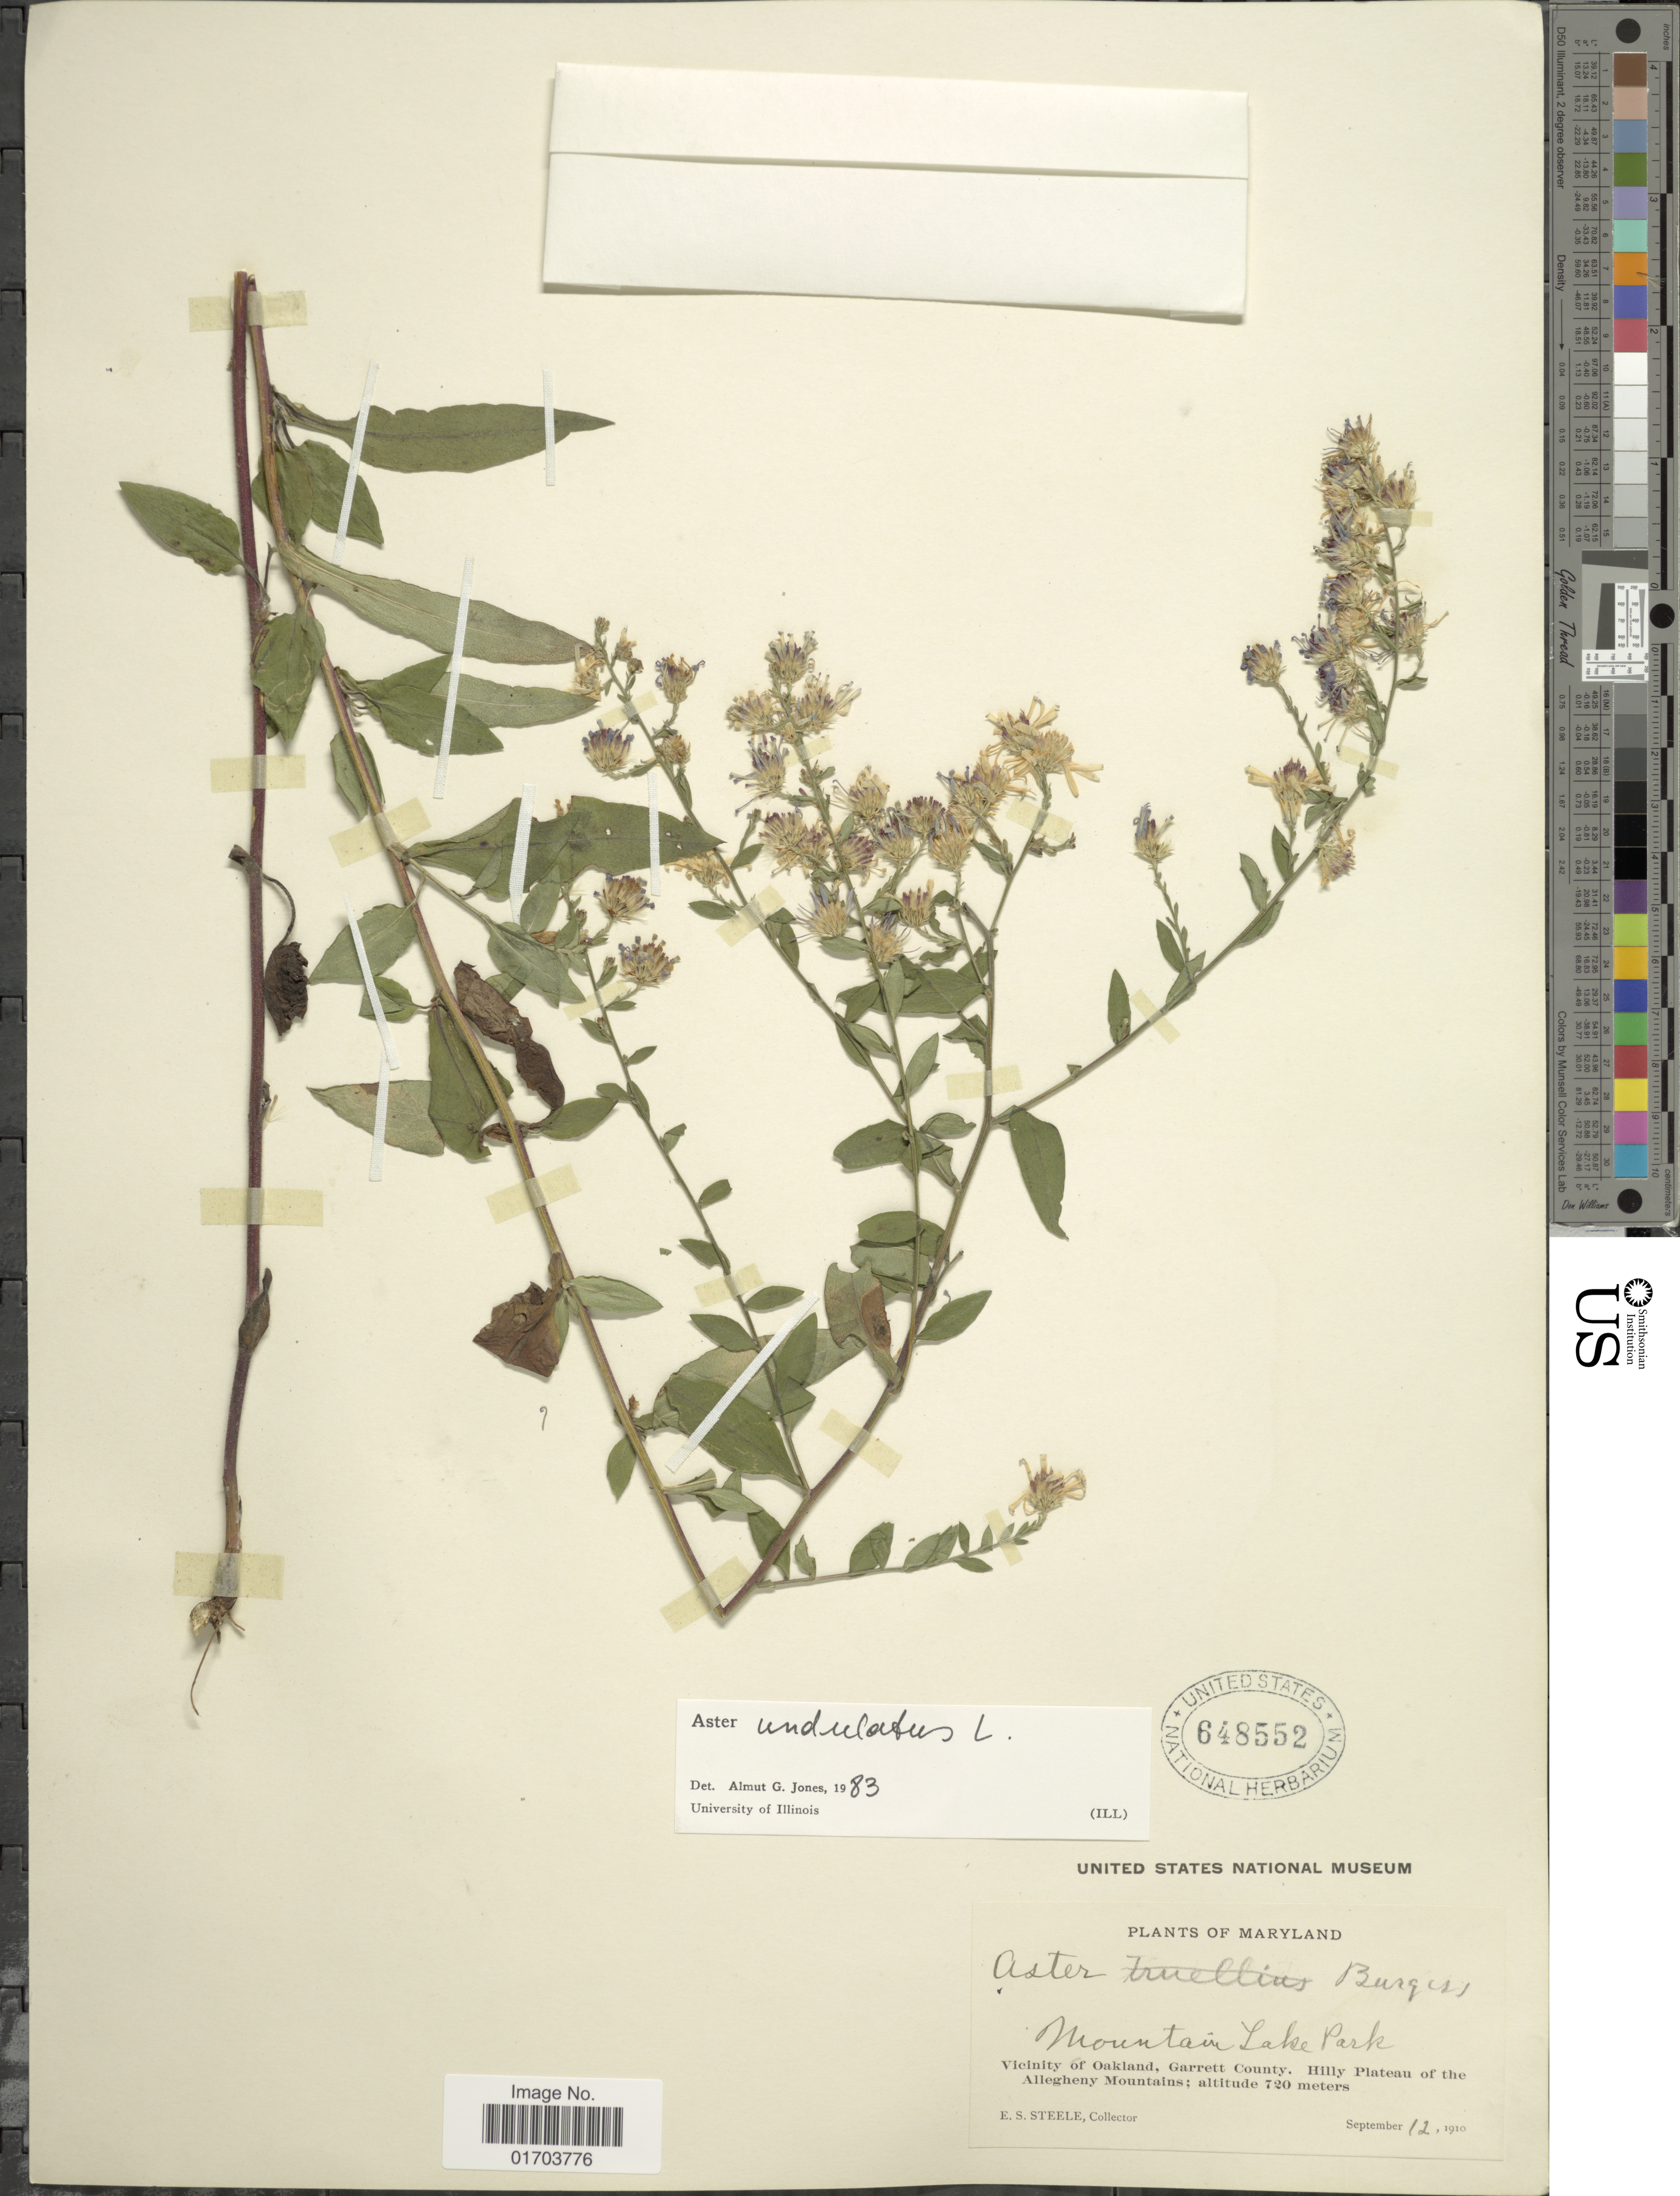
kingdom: Plantae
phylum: Tracheophyta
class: Magnoliopsida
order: Asterales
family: Asteraceae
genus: Symphyotrichum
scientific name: Symphyotrichum undulatum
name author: (L.) G.L. Nesom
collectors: E. Steele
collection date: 1910-09-12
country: United States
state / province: Maryland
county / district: Garrett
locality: Mountain Lake Park, Vicinity of Oakland, Garrett County. Hilly Plateau of the Allegheny Mountains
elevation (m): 720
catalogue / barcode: US 648552